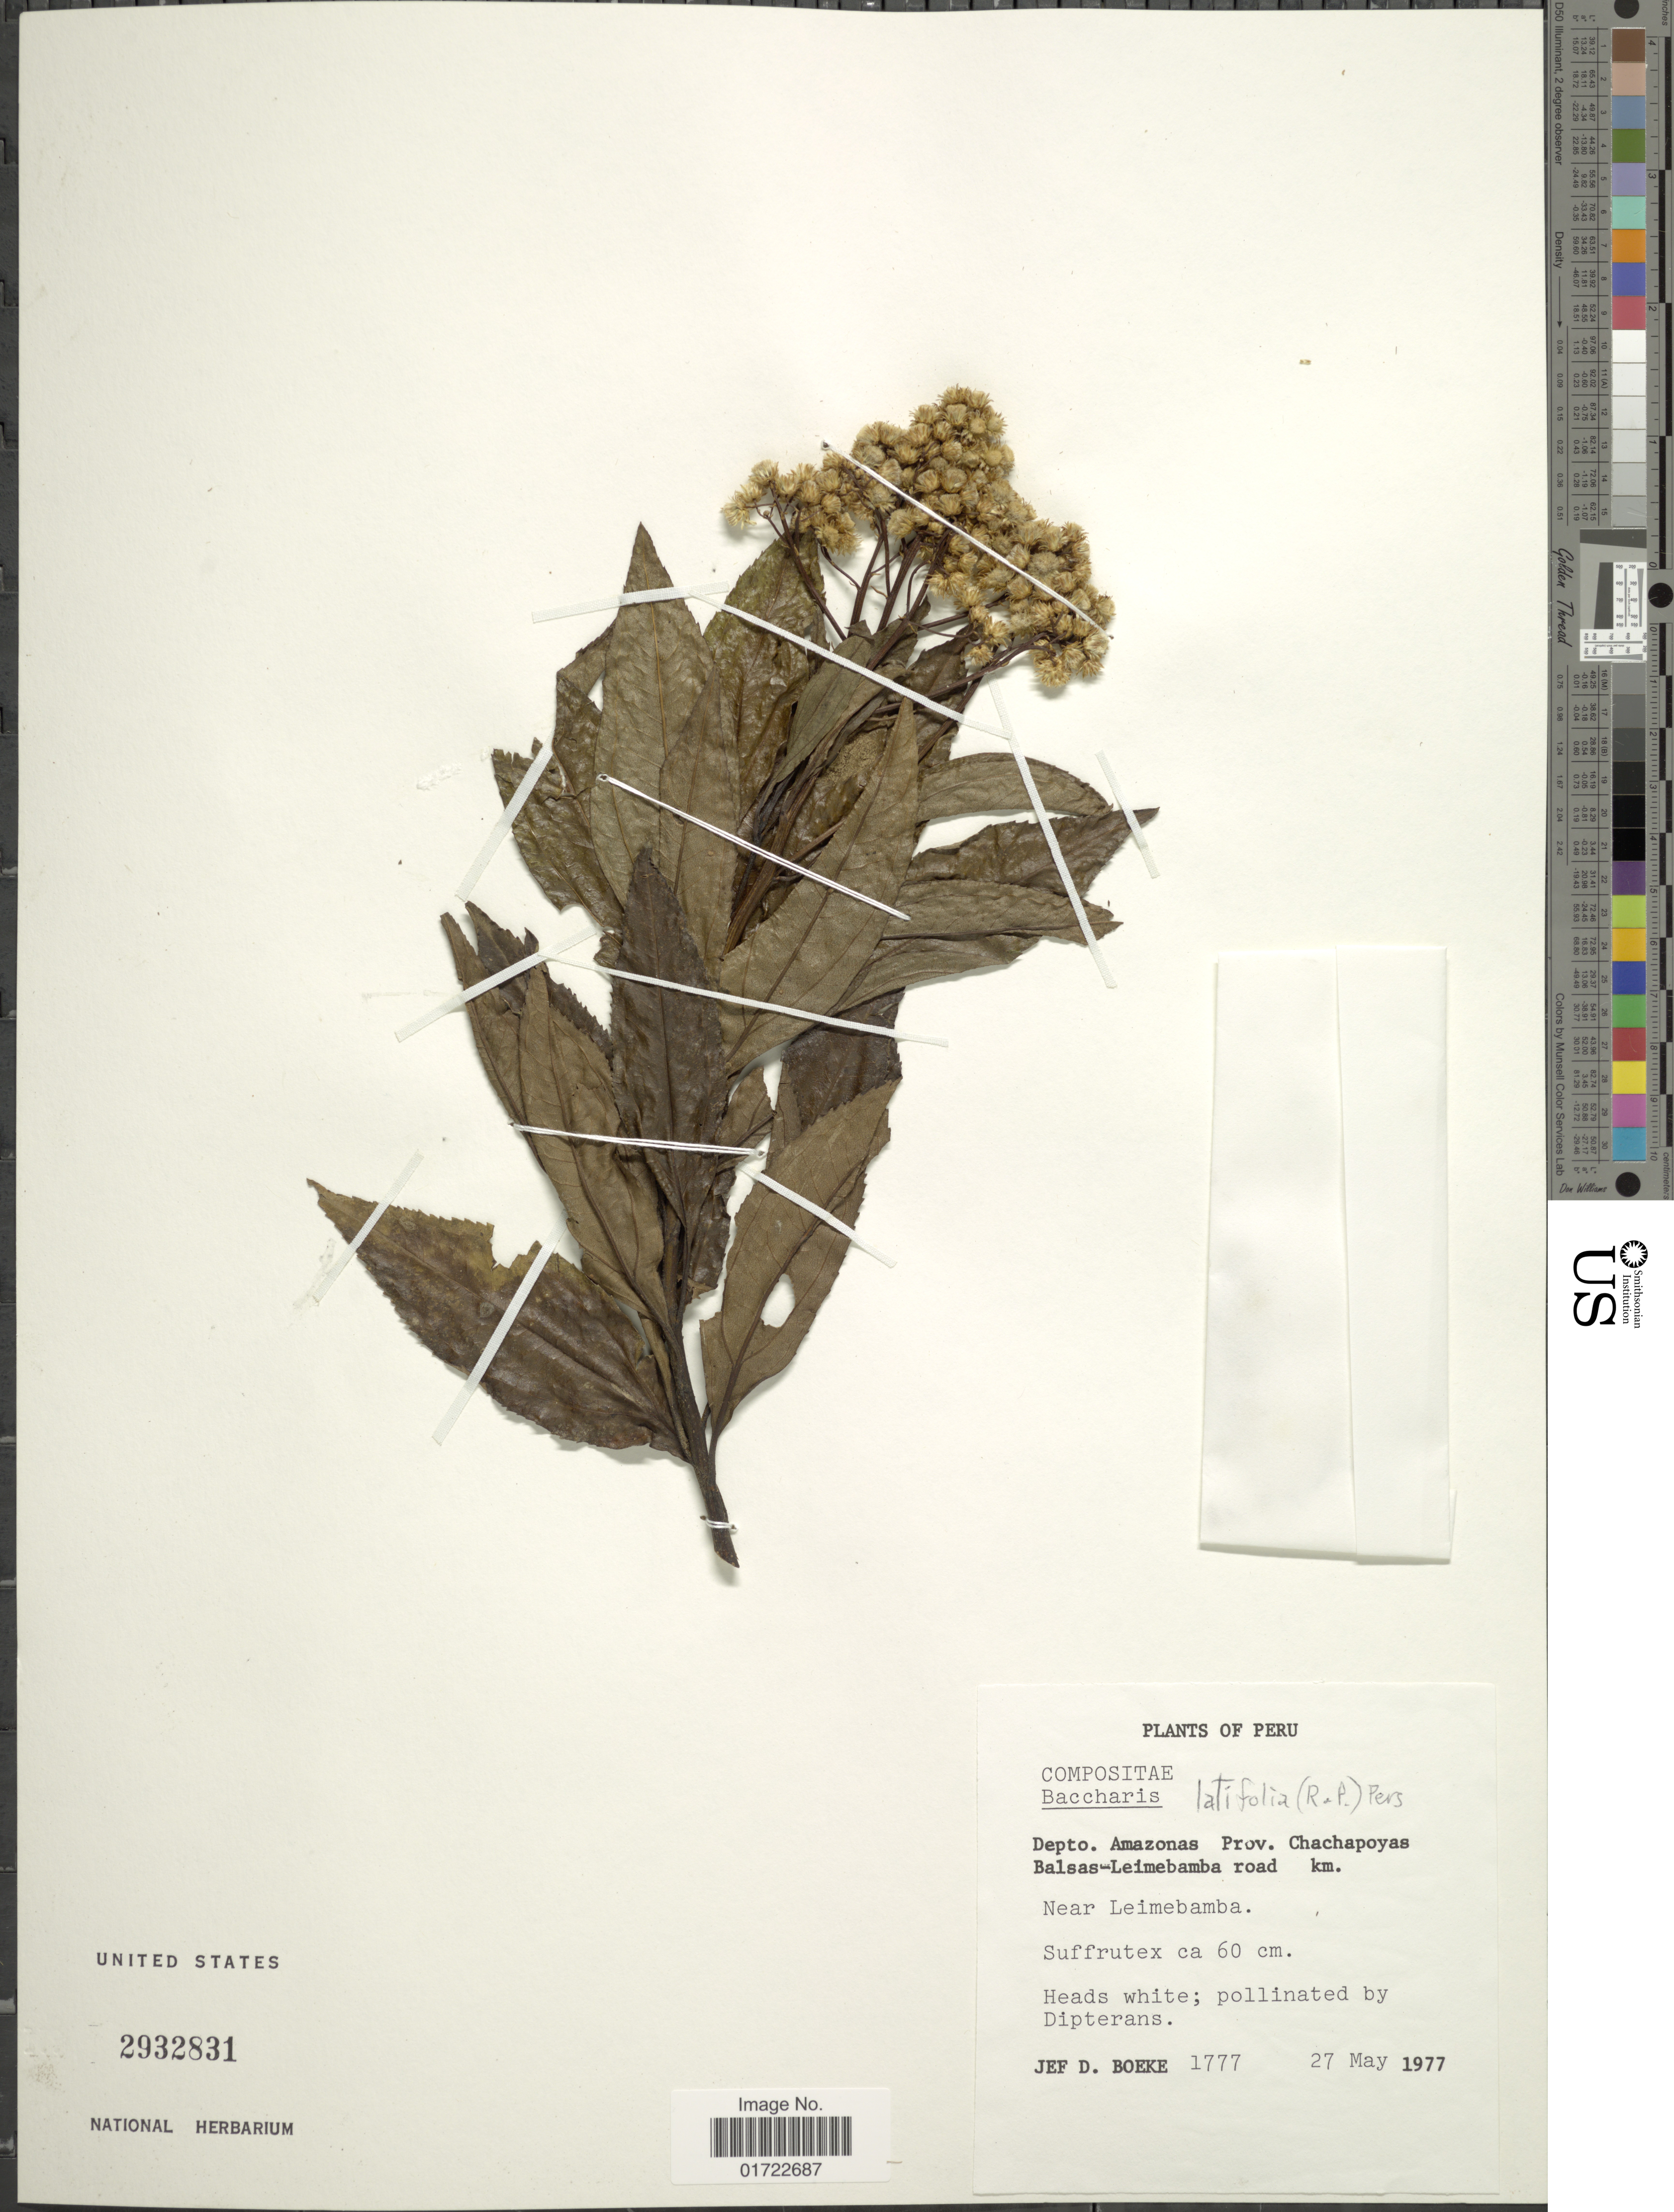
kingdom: Plantae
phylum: Tracheophyta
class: Magnoliopsida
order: Asterales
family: Asteraceae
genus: Baccharis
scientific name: Baccharis latifolia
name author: (Ruiz & Pav.) Pers.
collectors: J. D. Boeke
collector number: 1777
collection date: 1977-05-27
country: Peru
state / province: Amazonas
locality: Depto. Amazonas Prov. Chachapoyas Balsas-Leimebamba road km. Near Leimebamba.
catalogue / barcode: US 2932831